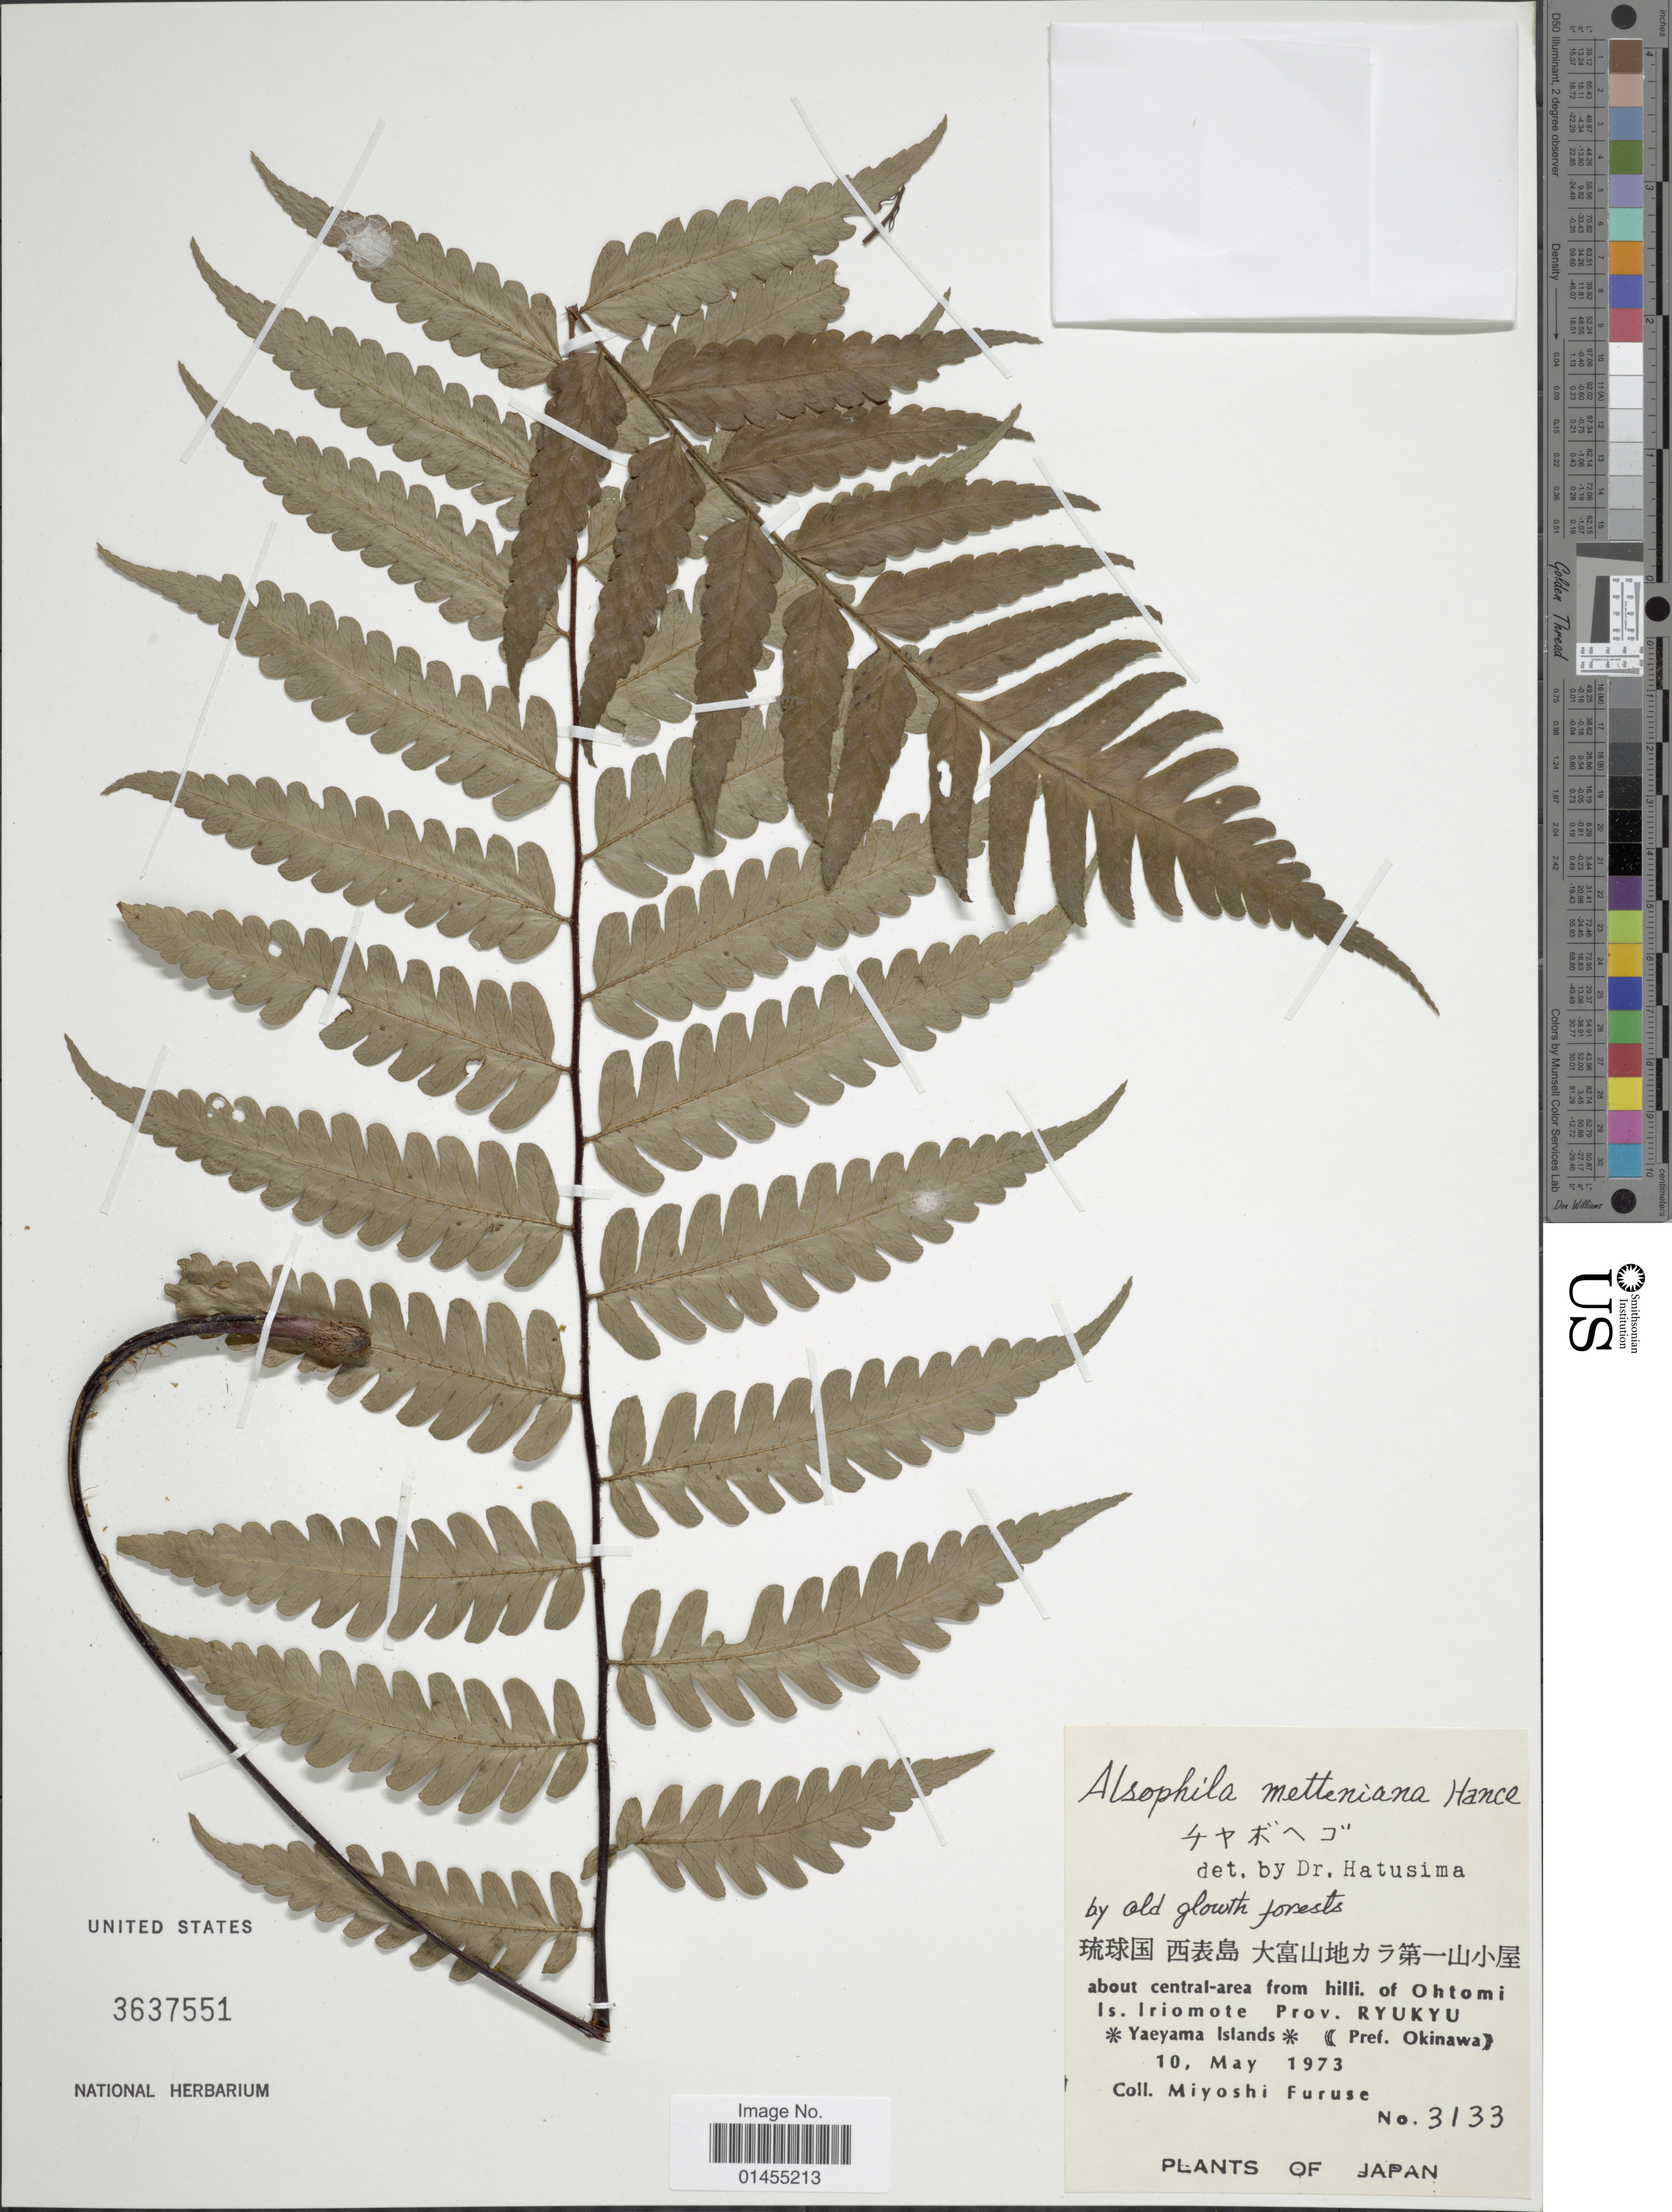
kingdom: Plantae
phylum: Tracheophyta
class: Polypodiopsida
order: Cyatheales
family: Cyatheaceae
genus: Alsophila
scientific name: Alsophila metteniana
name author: Hance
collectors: M. Furuse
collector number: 3133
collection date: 1973-05-10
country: Japan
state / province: Okinawa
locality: Yaeyama Islands, about central-area from hilli. of Ohtomi Is. Iriomote.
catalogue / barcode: US 3637551